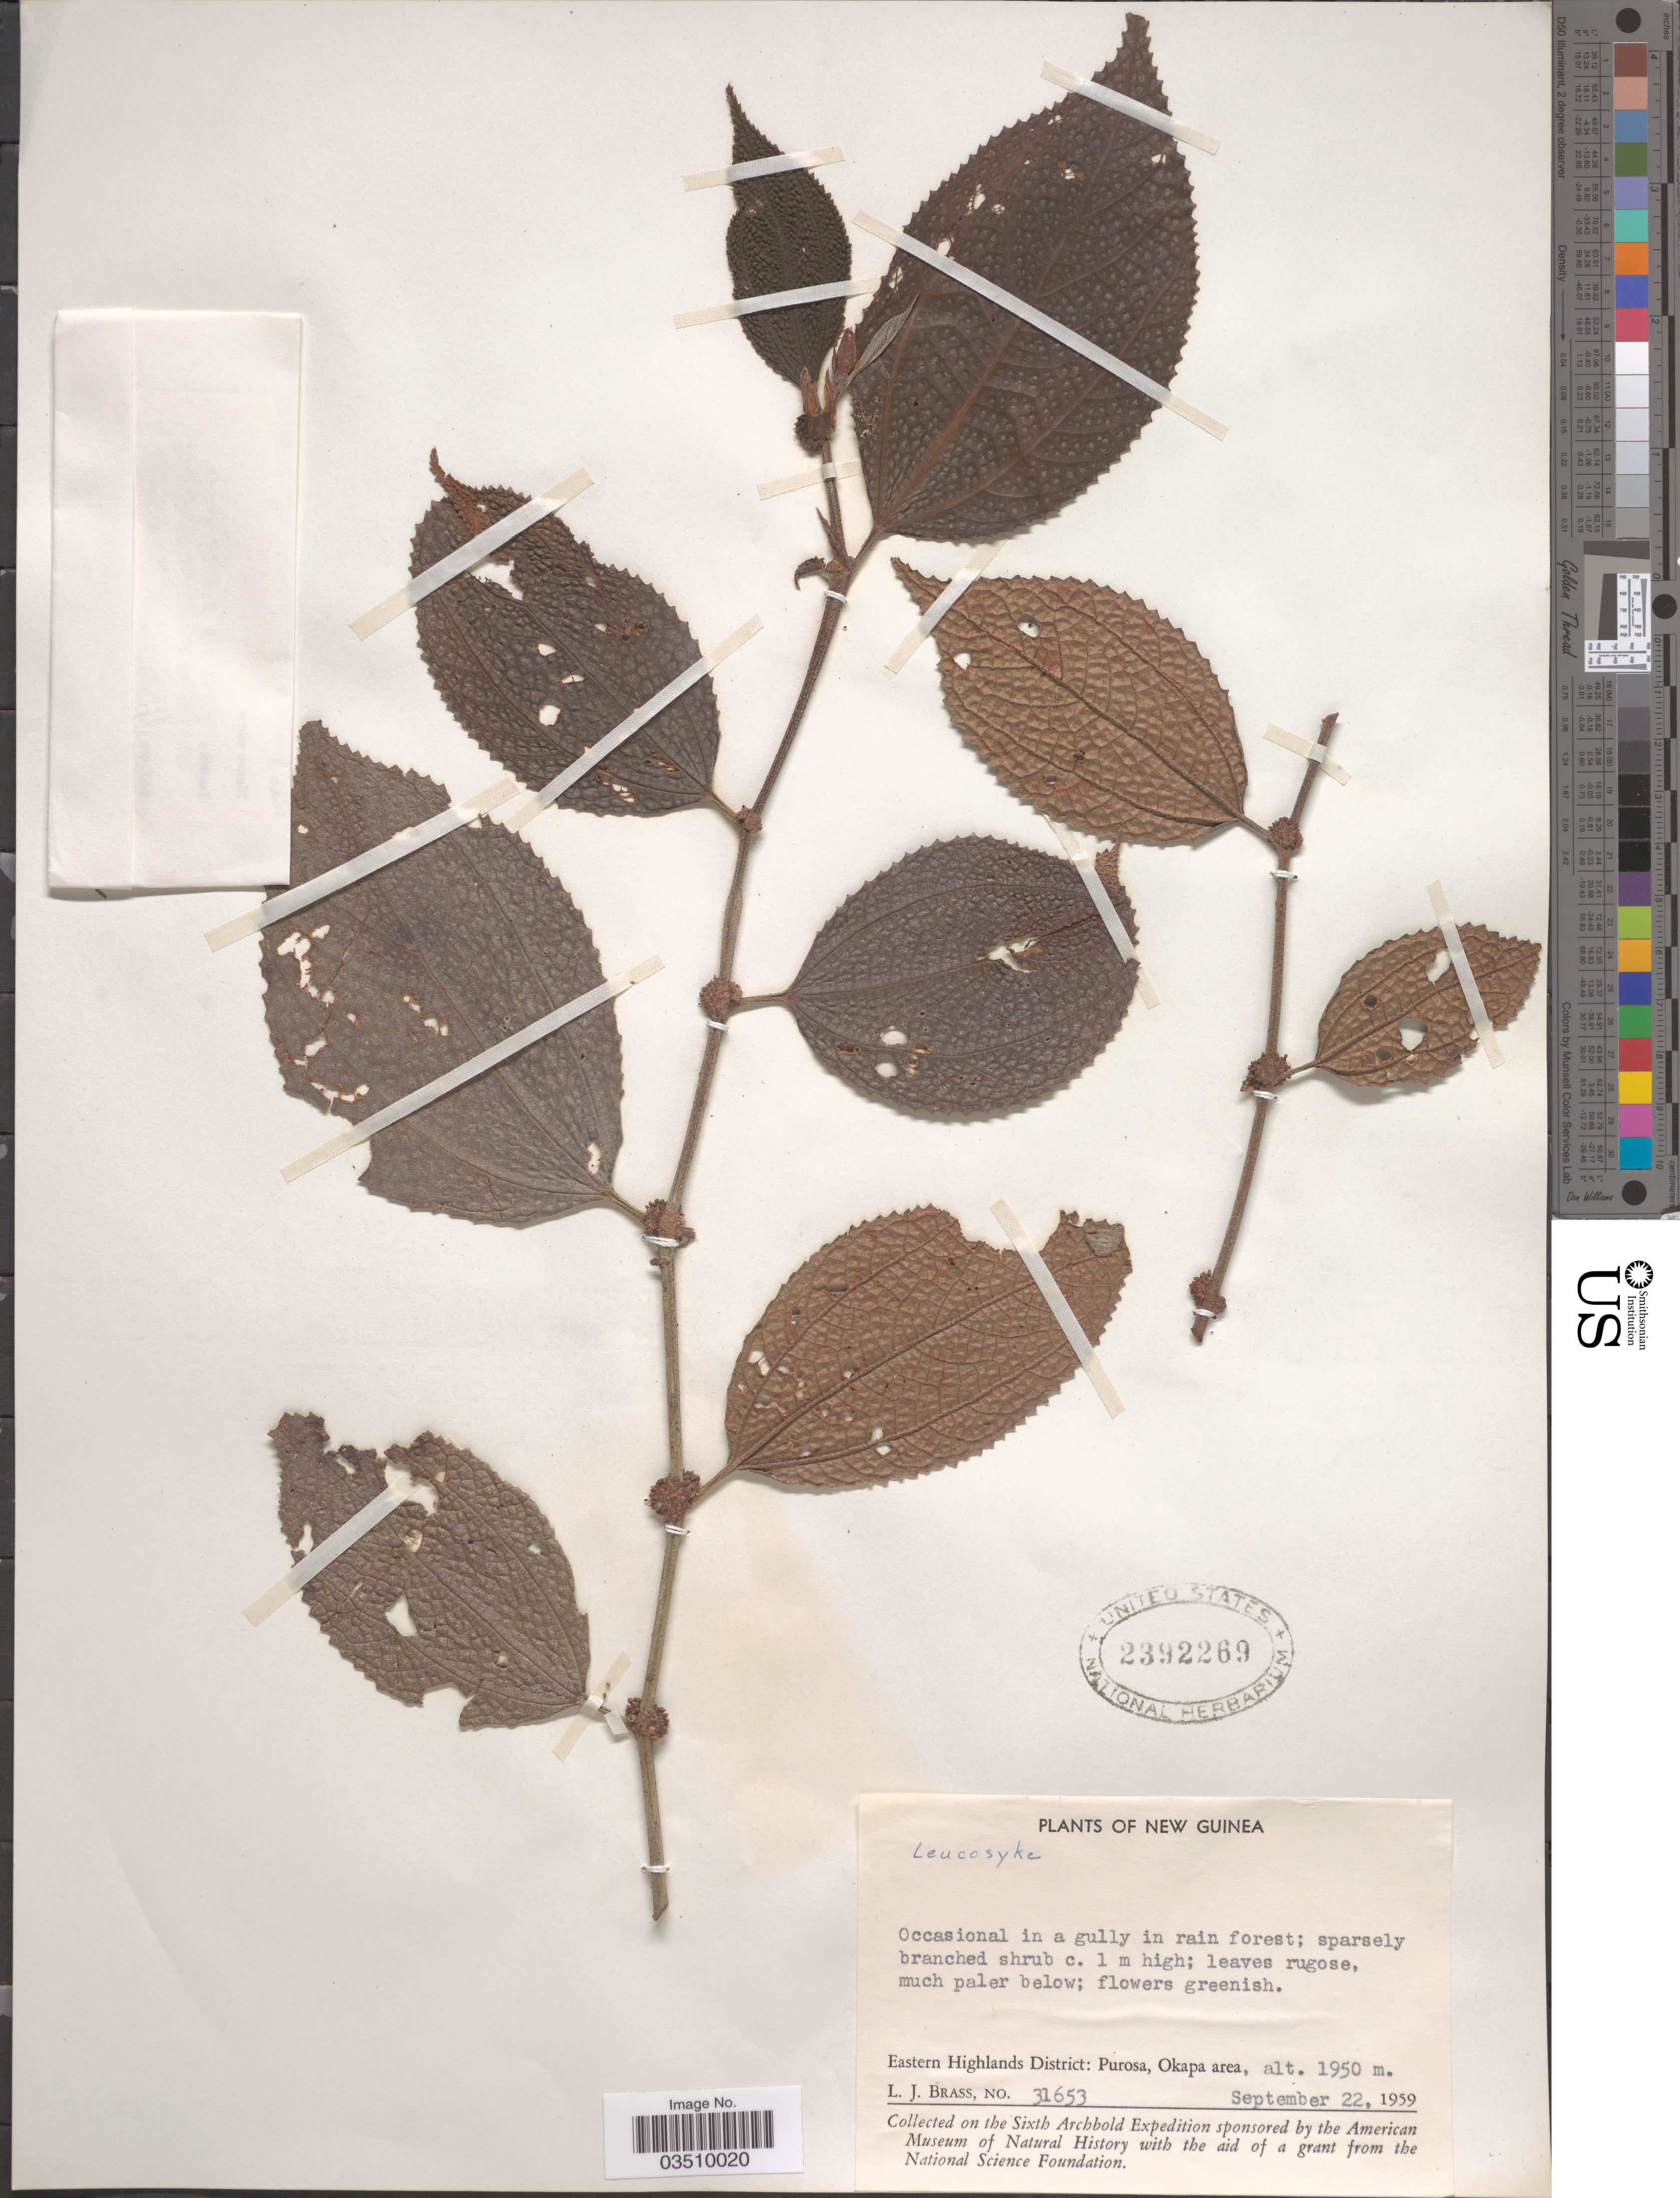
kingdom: Plantae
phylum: Tracheophyta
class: Magnoliopsida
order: Rosales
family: Urticaceae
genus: Leucosyke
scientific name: Leucosyke sp.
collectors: L. J. Brass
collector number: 31653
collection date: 1959-09-22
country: Papua New Guinea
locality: New Guinea. Eastern Highlands District: Purosa, Okapa area.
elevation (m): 1950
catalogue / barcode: US 2392269